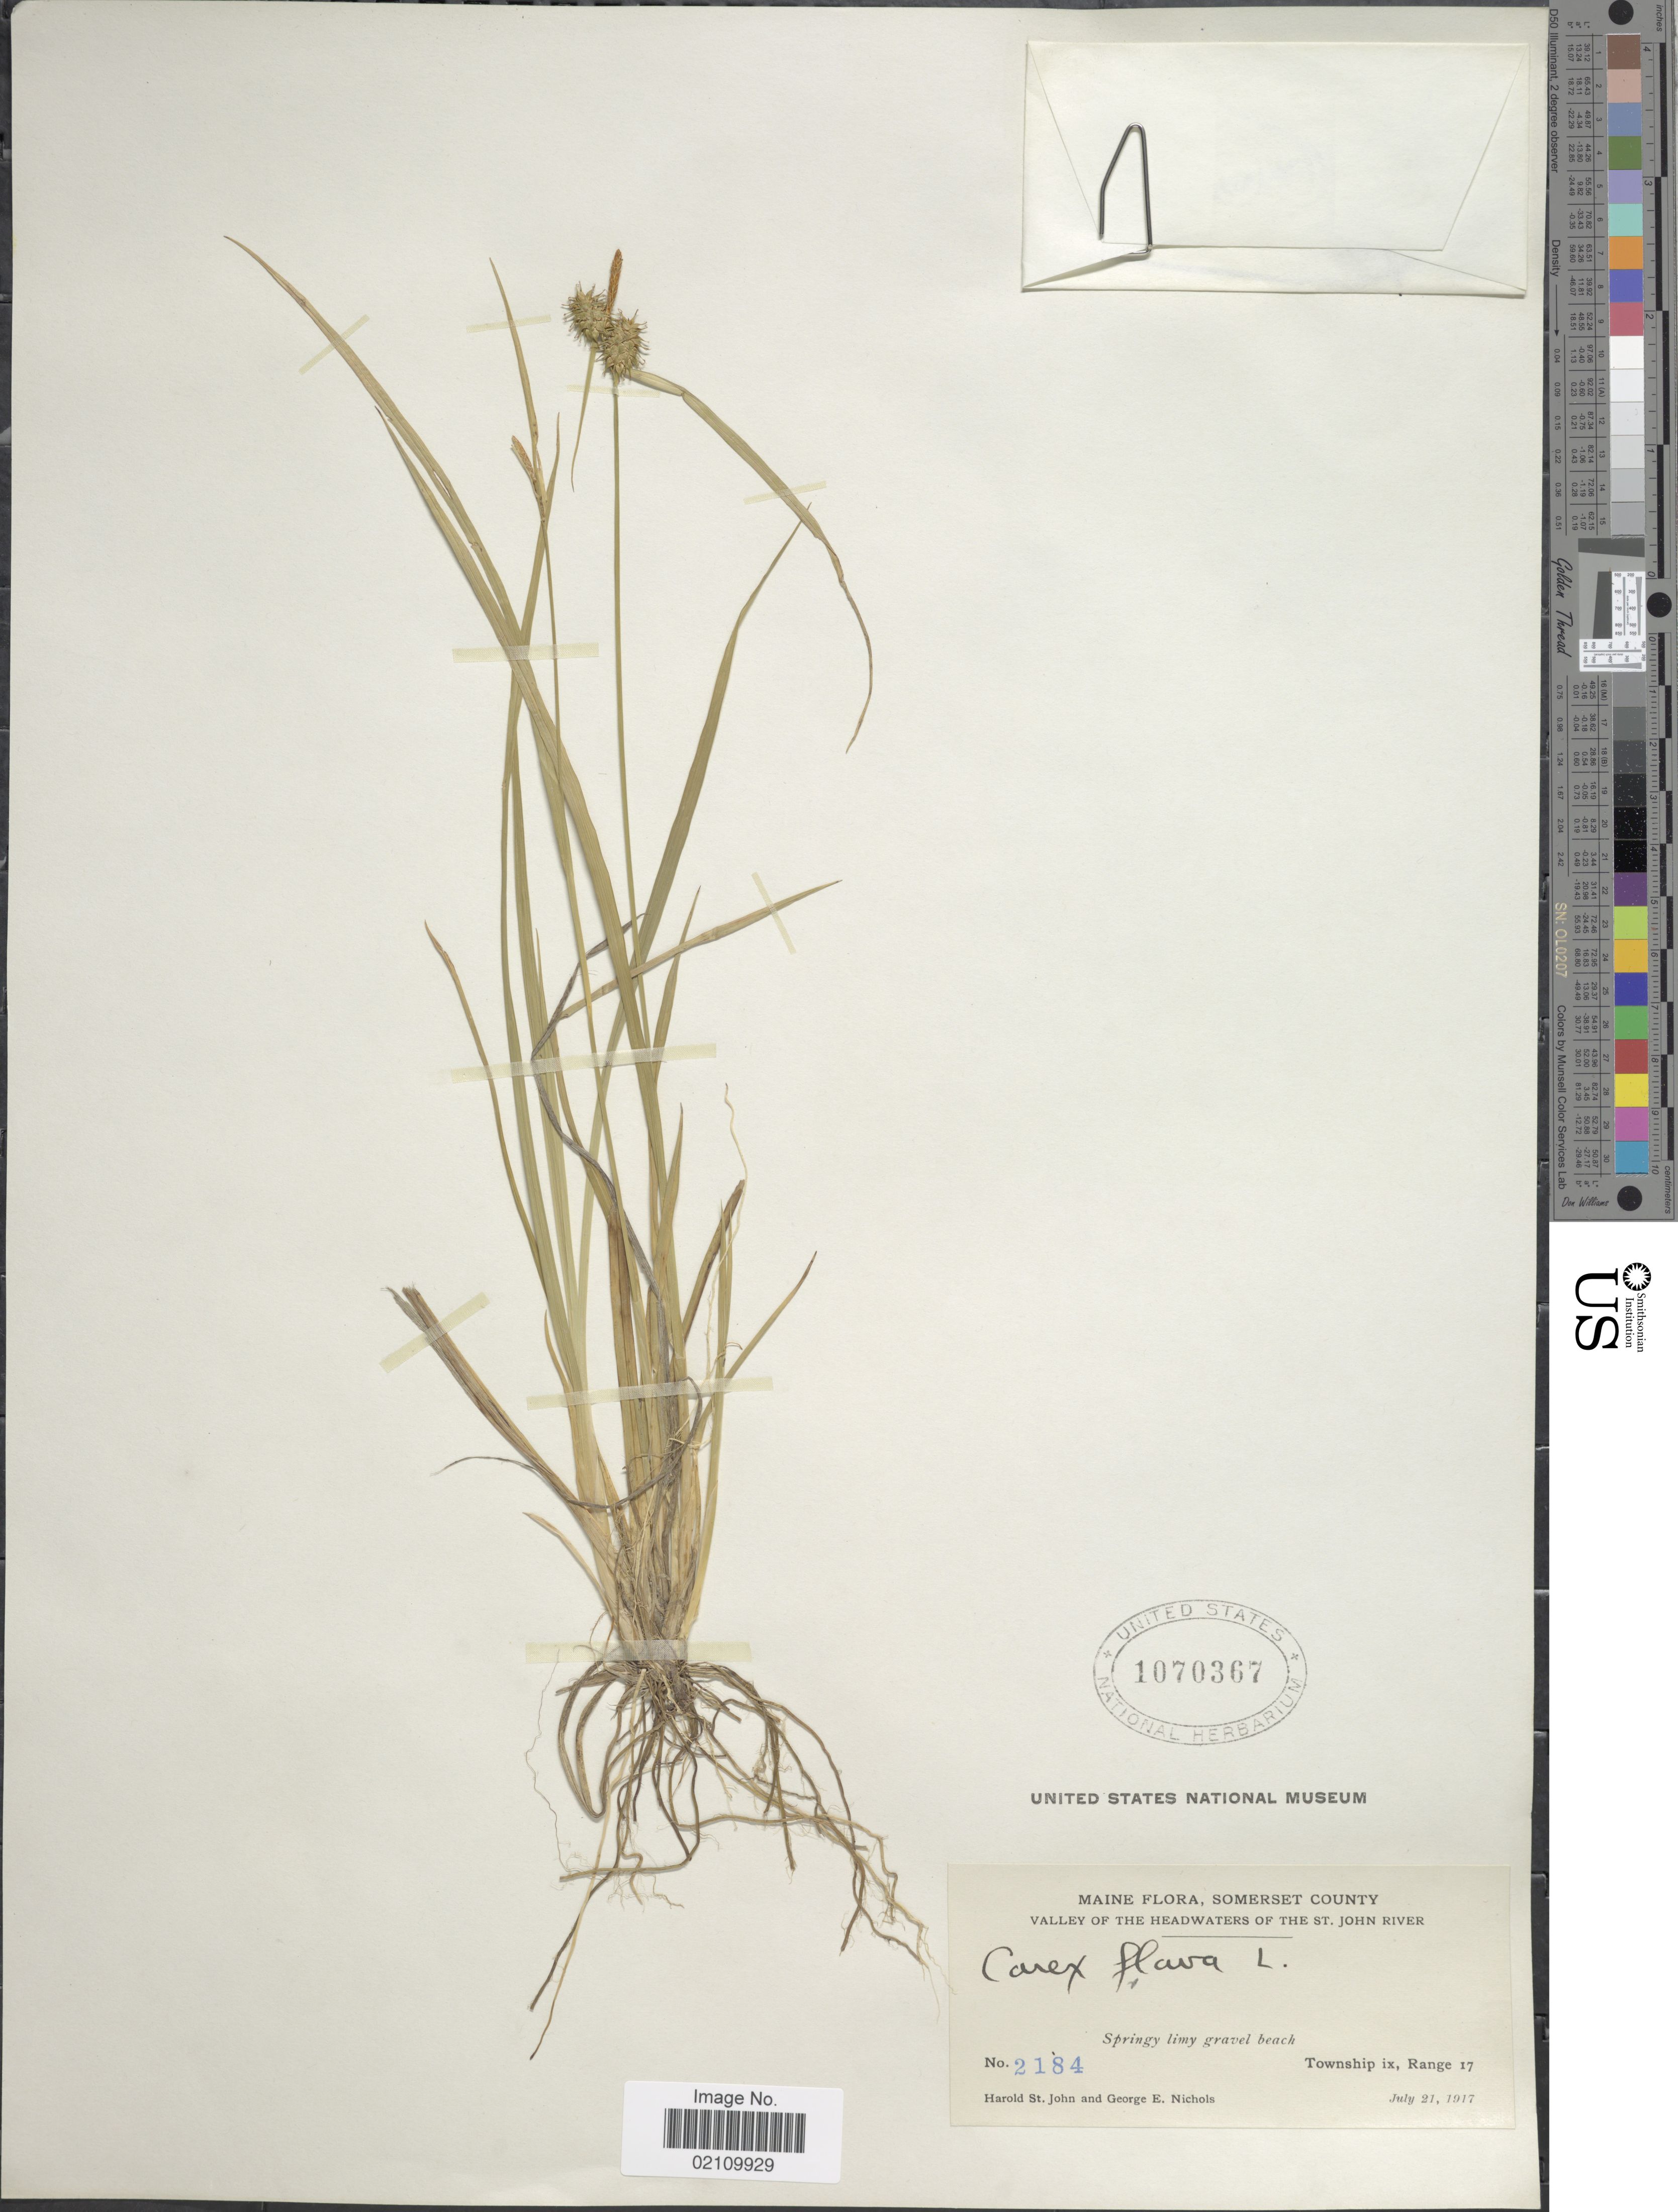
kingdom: Plantae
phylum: Tracheophyta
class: Liliopsida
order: Poales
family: Cyperaceae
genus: Carex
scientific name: Carex flava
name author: L.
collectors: H. St. John & G. E. Nichols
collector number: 2184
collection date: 1917-07-21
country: United States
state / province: Maine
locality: Somerset County. Valley of the Headwaters of the St. John River. Township ix, Range 17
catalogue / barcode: US 1070367